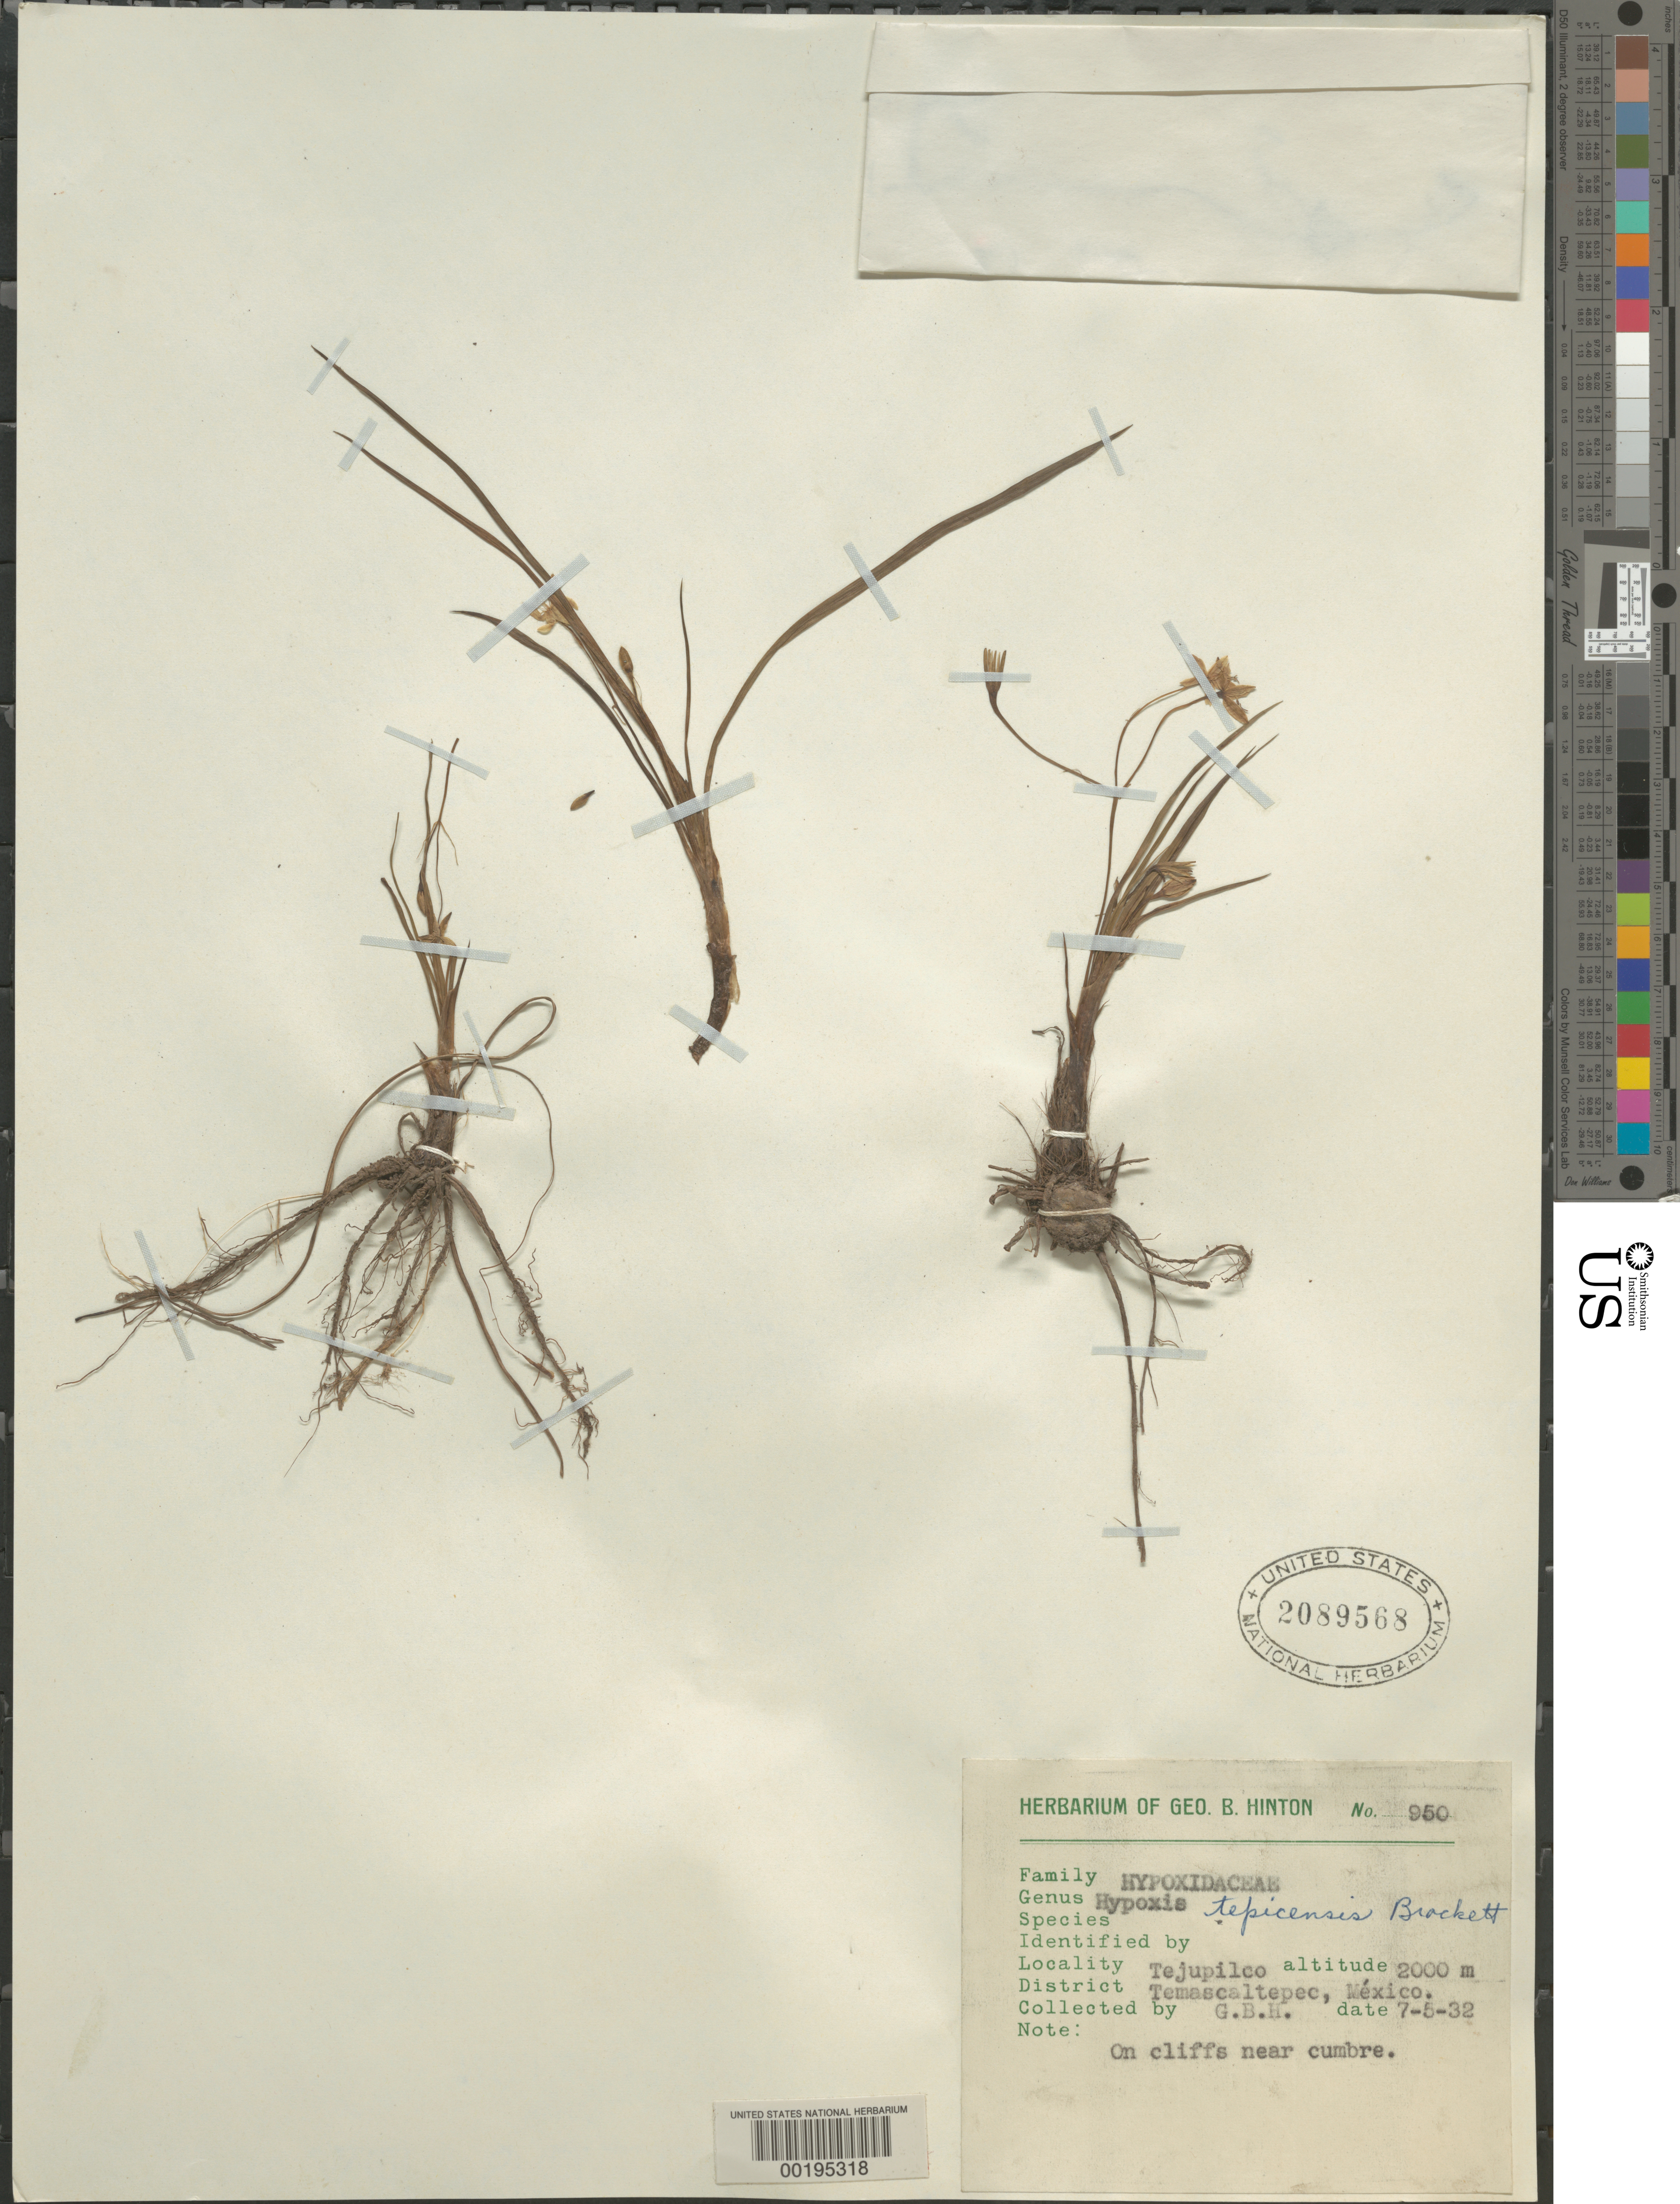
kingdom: Plantae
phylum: Tracheophyta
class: Liliopsida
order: Asparagales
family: Hypoxidaceae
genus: Hypoxis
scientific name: Hypoxis tepicensis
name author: Brackett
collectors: G. B. Hinton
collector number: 950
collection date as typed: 05 Jul 1932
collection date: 1932-07-05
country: Mexico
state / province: México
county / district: Temascaltepec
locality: Tejupilco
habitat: On cliffs near cumbre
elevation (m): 2000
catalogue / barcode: US 2089568